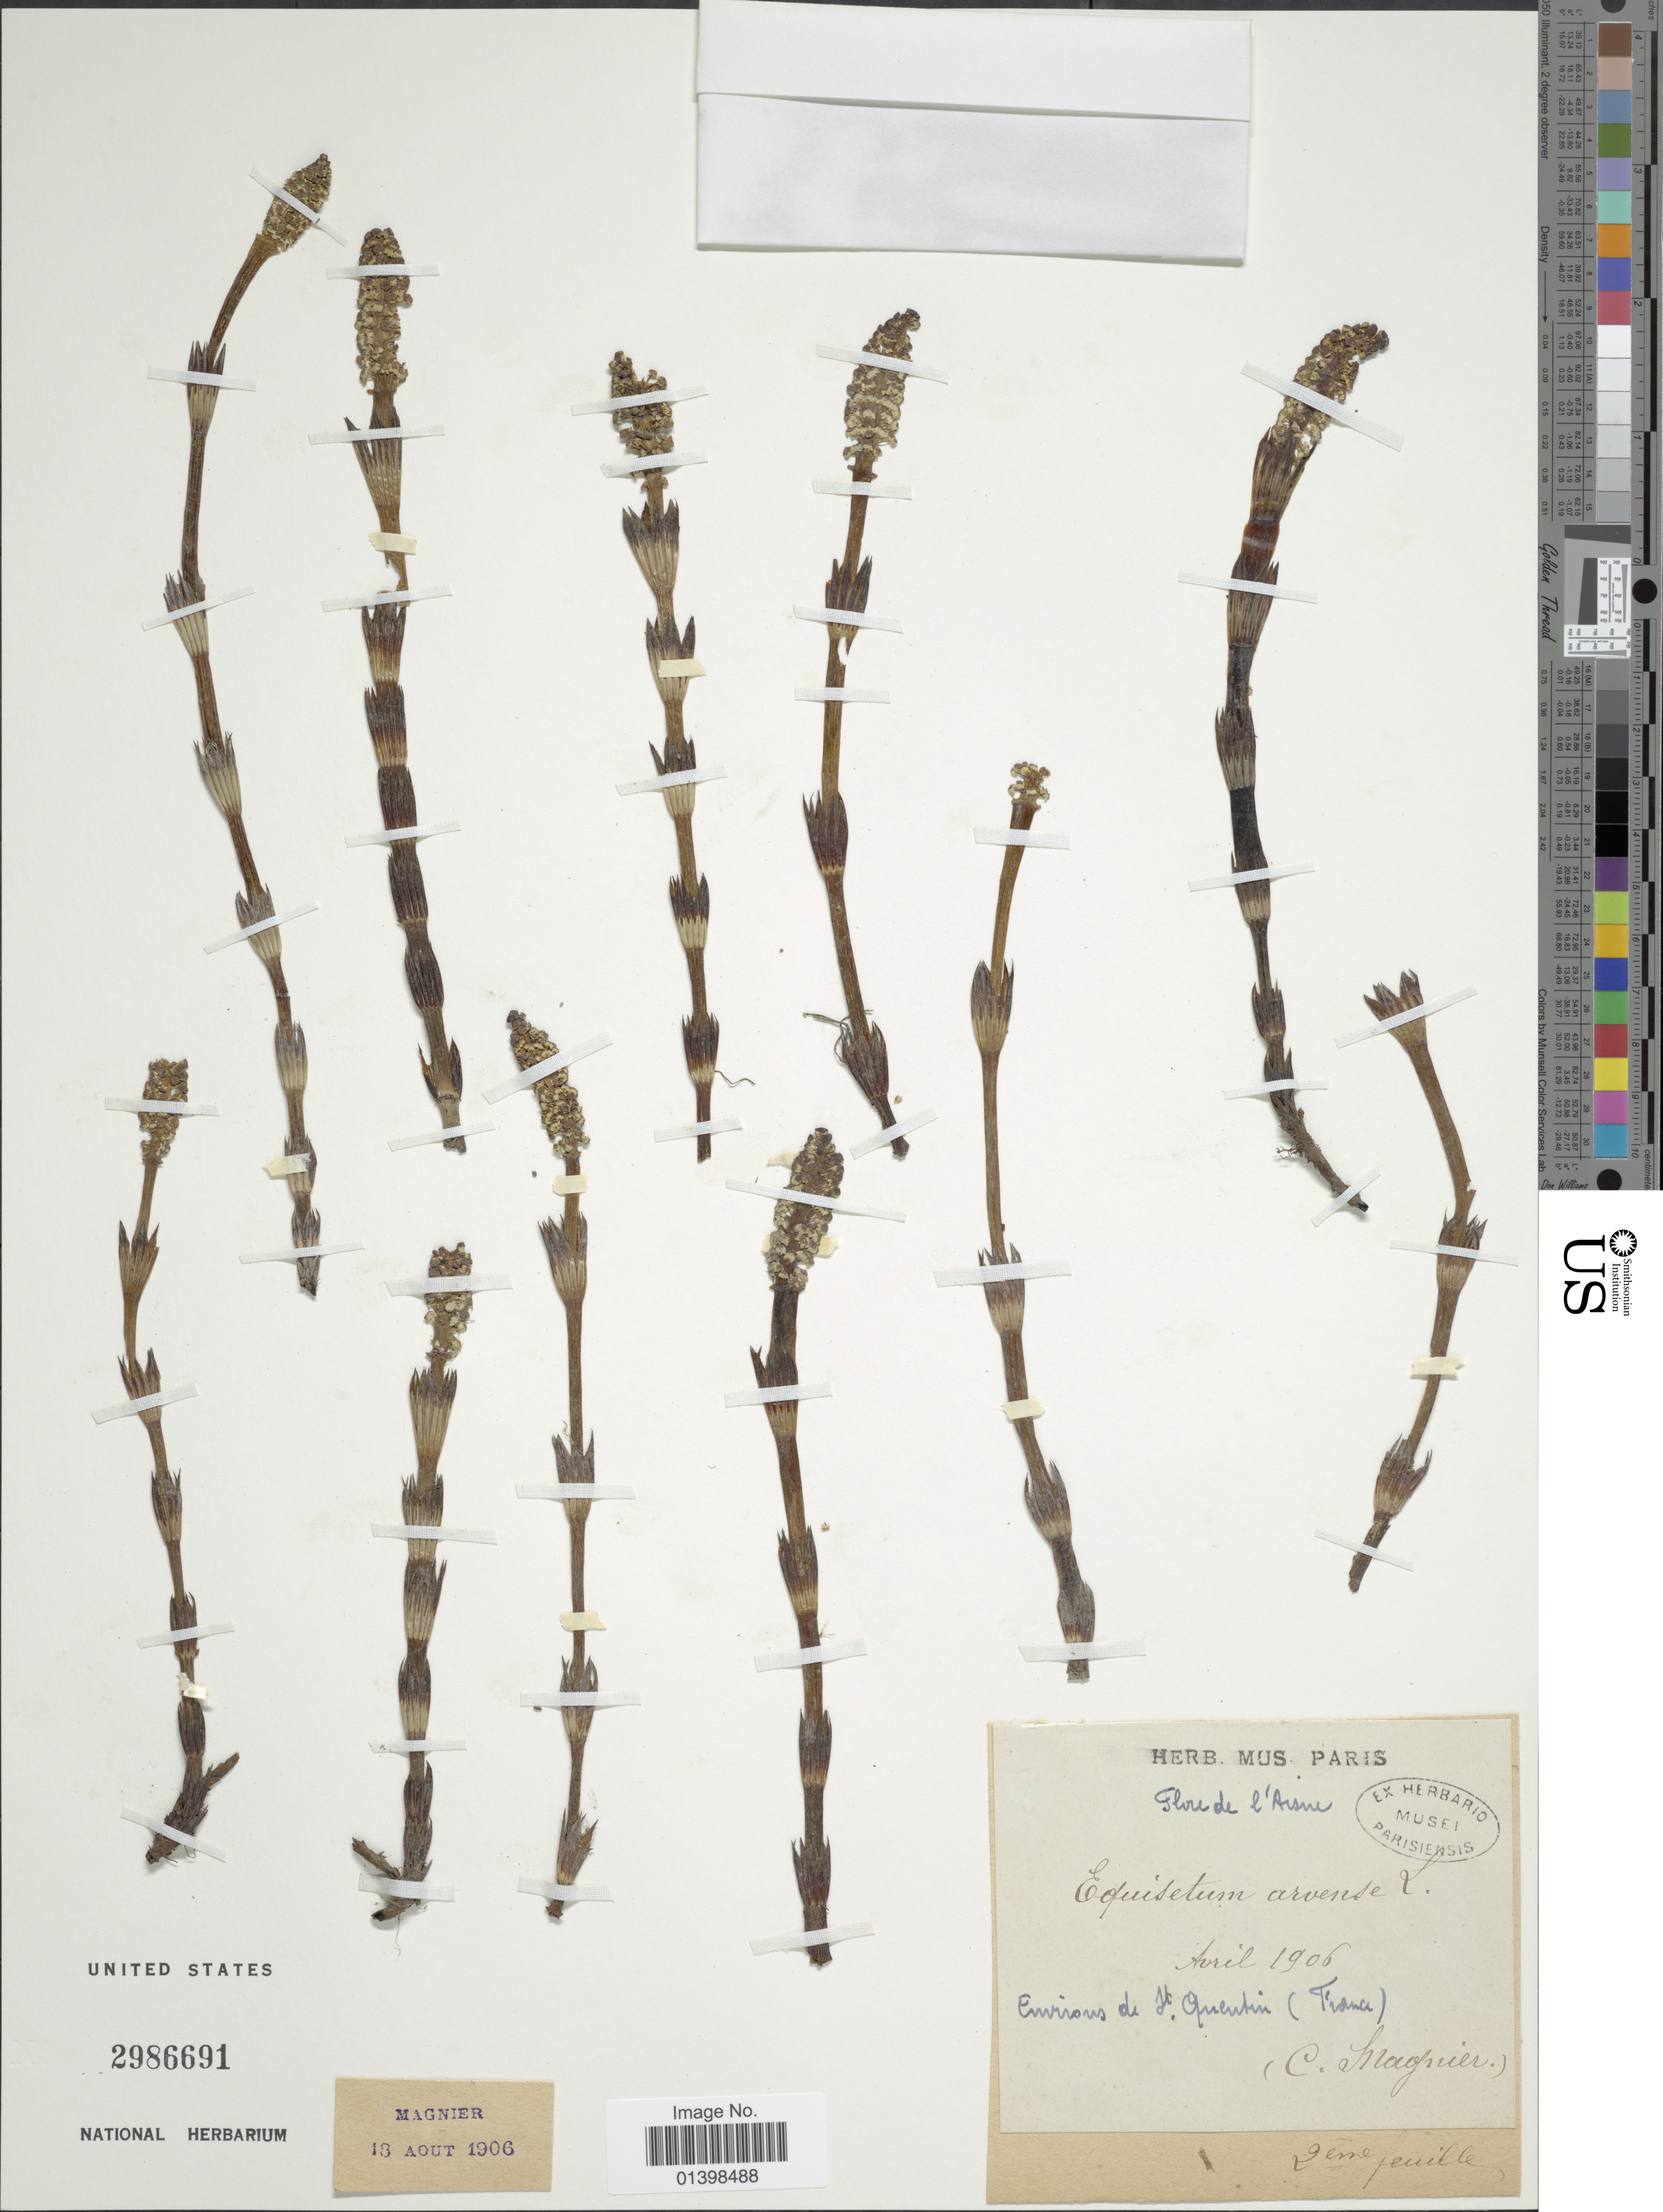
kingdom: Plantae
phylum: Tracheophyta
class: Polypodiopsida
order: Equisetales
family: Equisetaceae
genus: Equisetum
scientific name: Equisetum arvense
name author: L.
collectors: C. Magnier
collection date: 1906-04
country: France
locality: Environs de St Quentin [interpreted]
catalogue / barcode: US 2986691